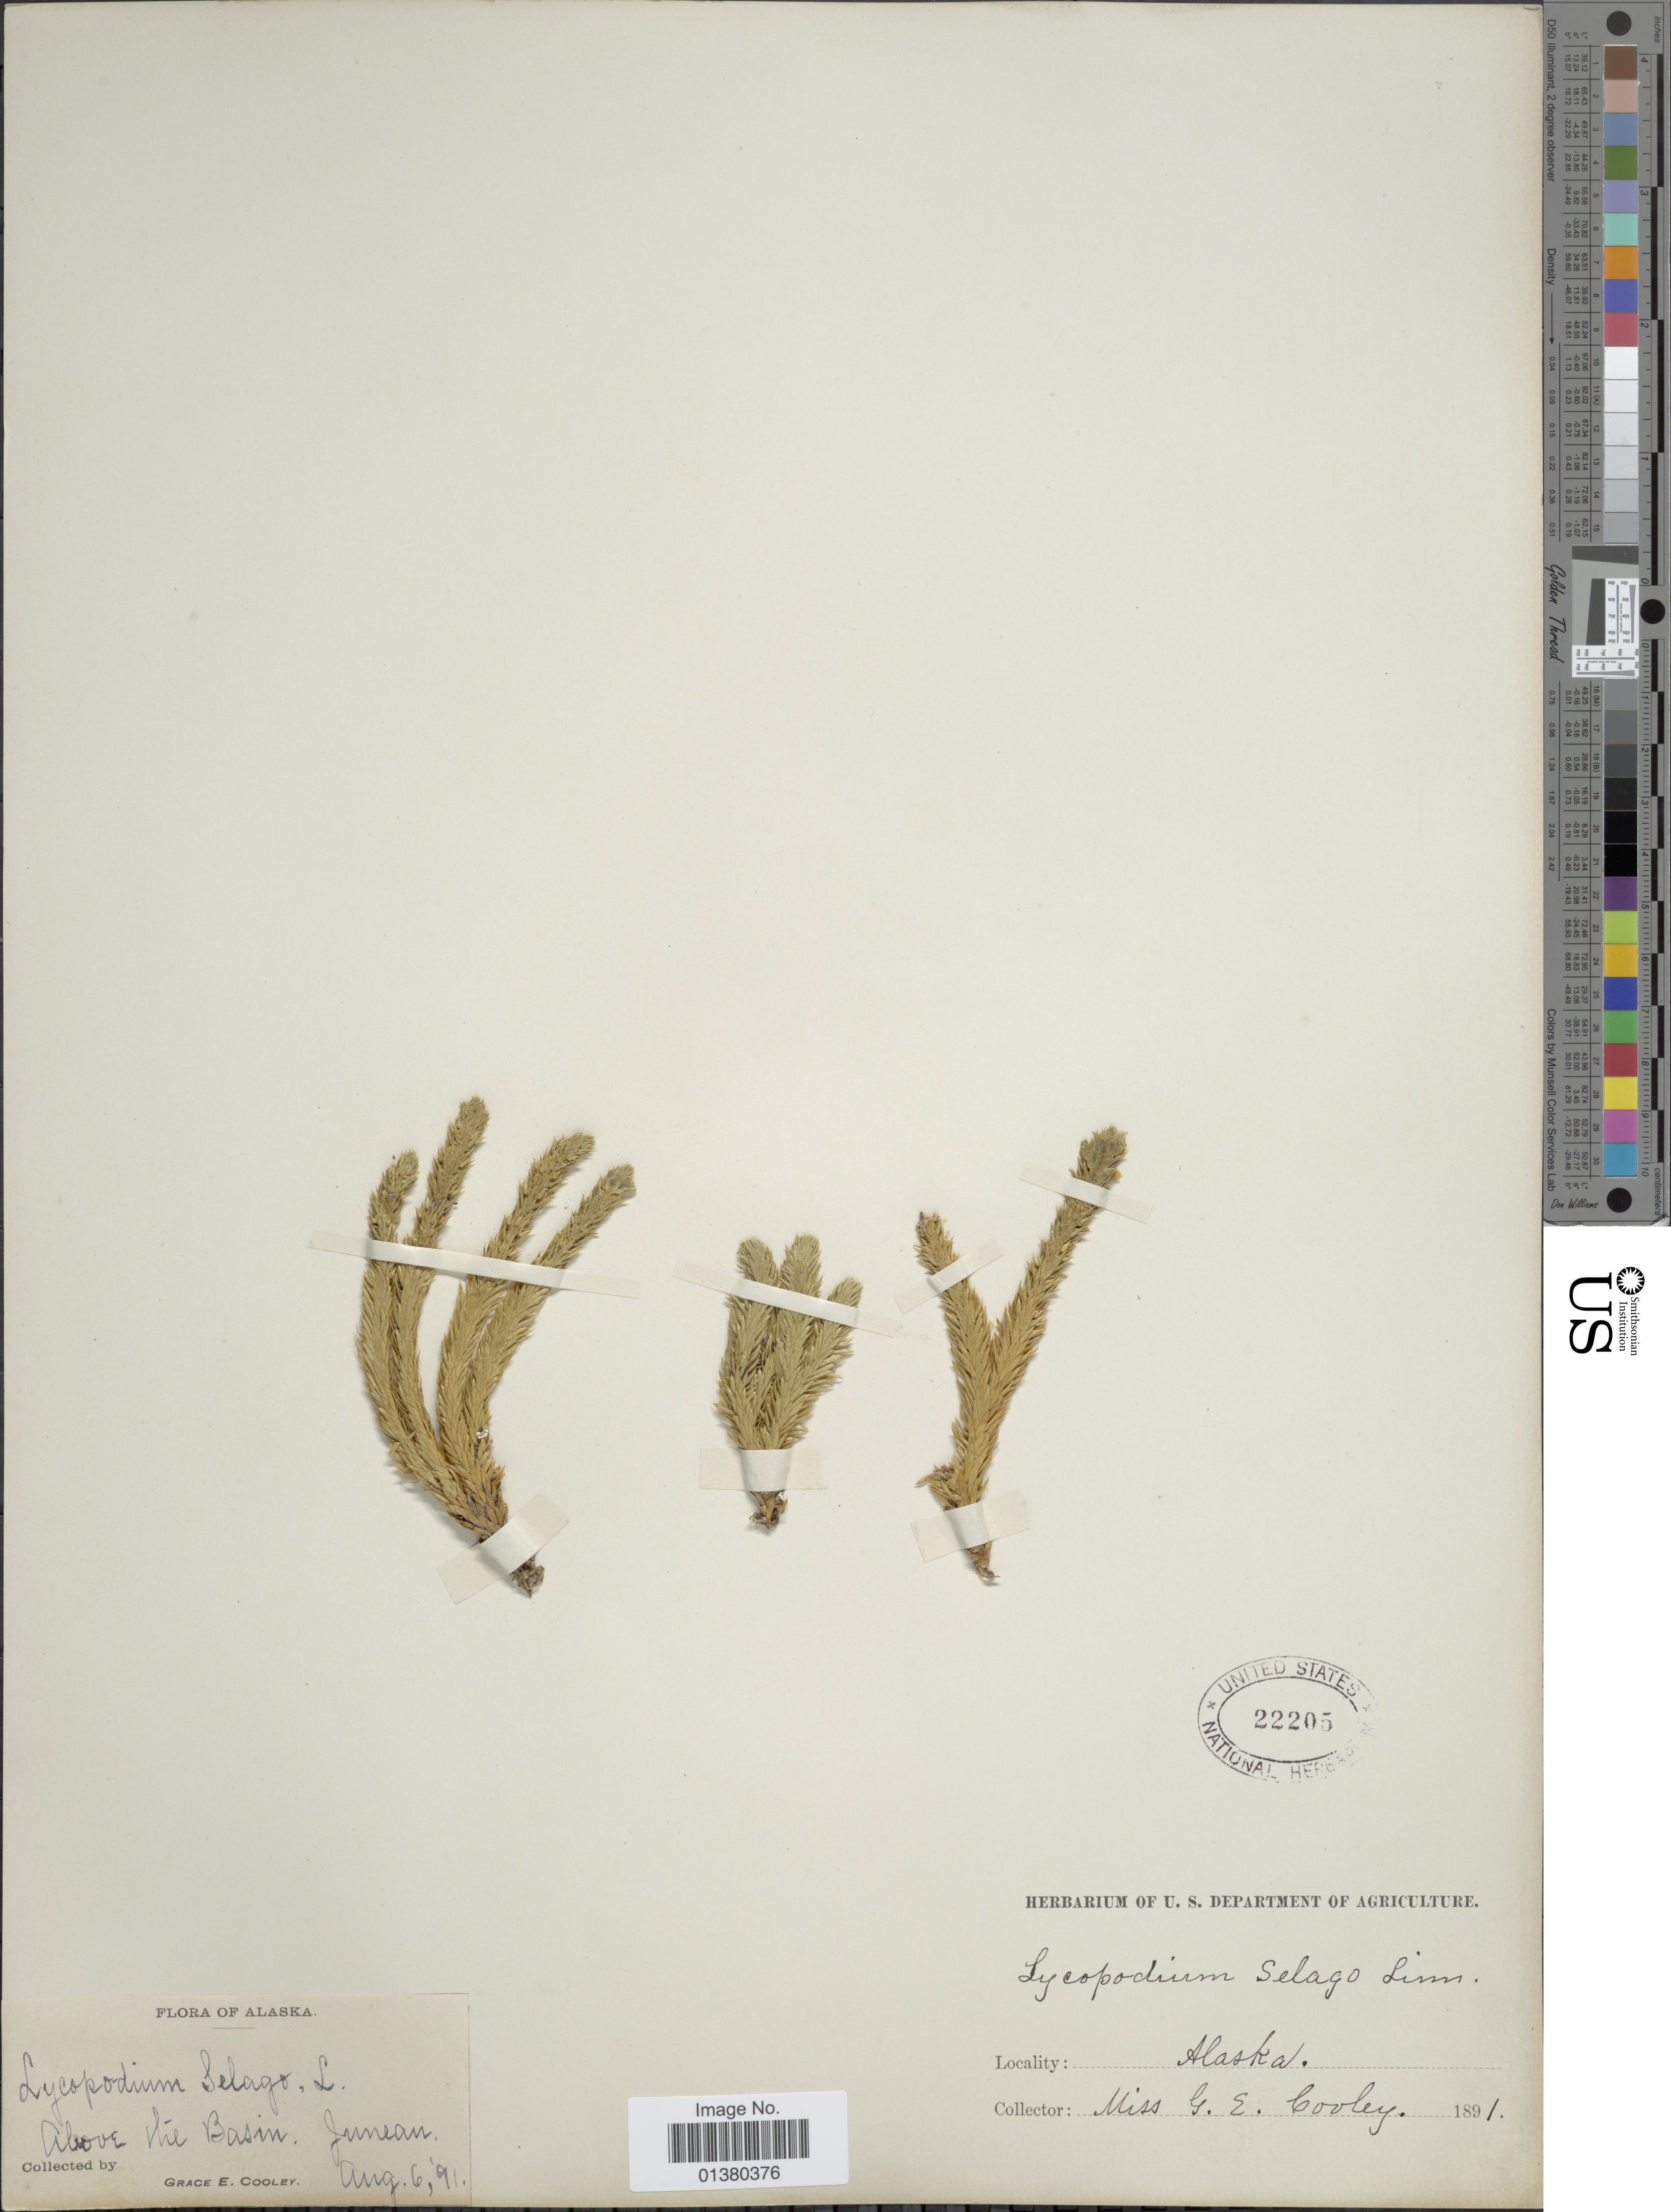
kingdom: Plantae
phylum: Tracheophyta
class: Lycopodiopsida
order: Lycopodiales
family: Lycopodiaceae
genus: Huperzia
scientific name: Huperzia selago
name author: (L.) Bernh. ex Schrank & Mart.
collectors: G. E. Cooley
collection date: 1891-08-06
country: United States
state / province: Alaska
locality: Above the Basin. Juneau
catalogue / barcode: US 22205